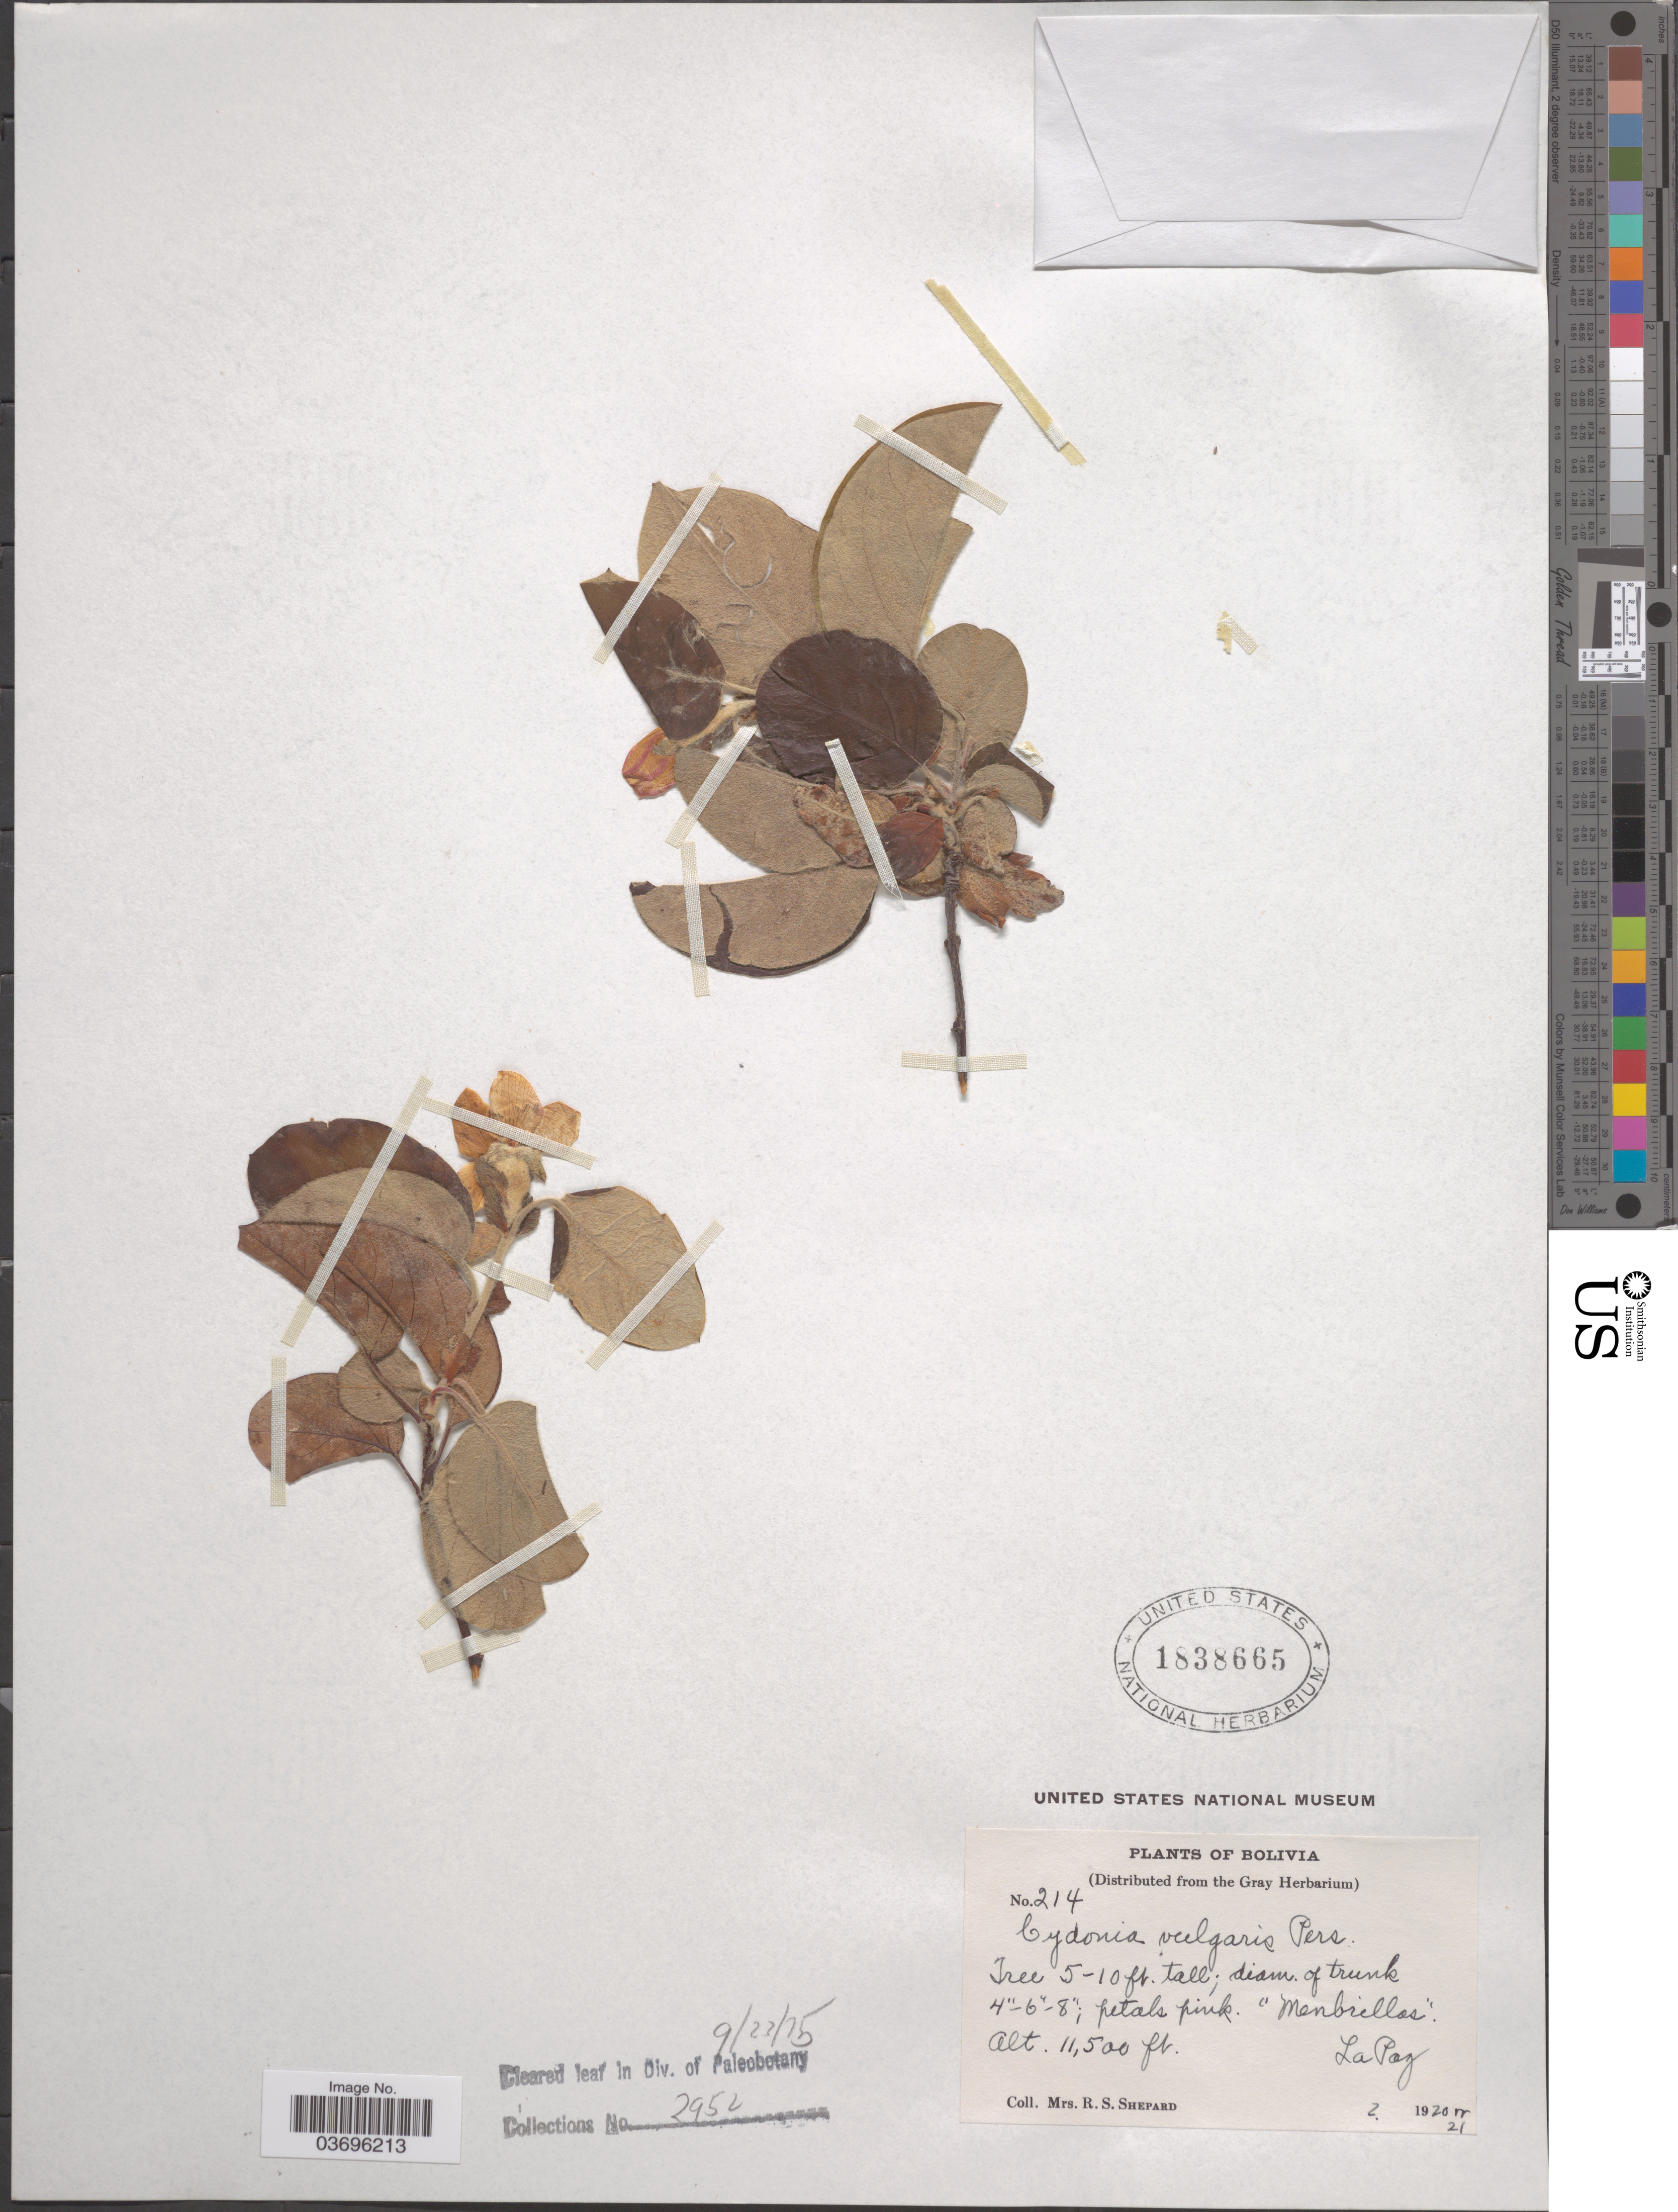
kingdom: Plantae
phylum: Tracheophyta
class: Magnoliopsida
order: Rosales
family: Rosaceae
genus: Cydonia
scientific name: Cydonia vulgaris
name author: Pers.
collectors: R. Shepard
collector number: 214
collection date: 1920-11-21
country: Bolivia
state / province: La Paz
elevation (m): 3505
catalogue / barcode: US 1838665